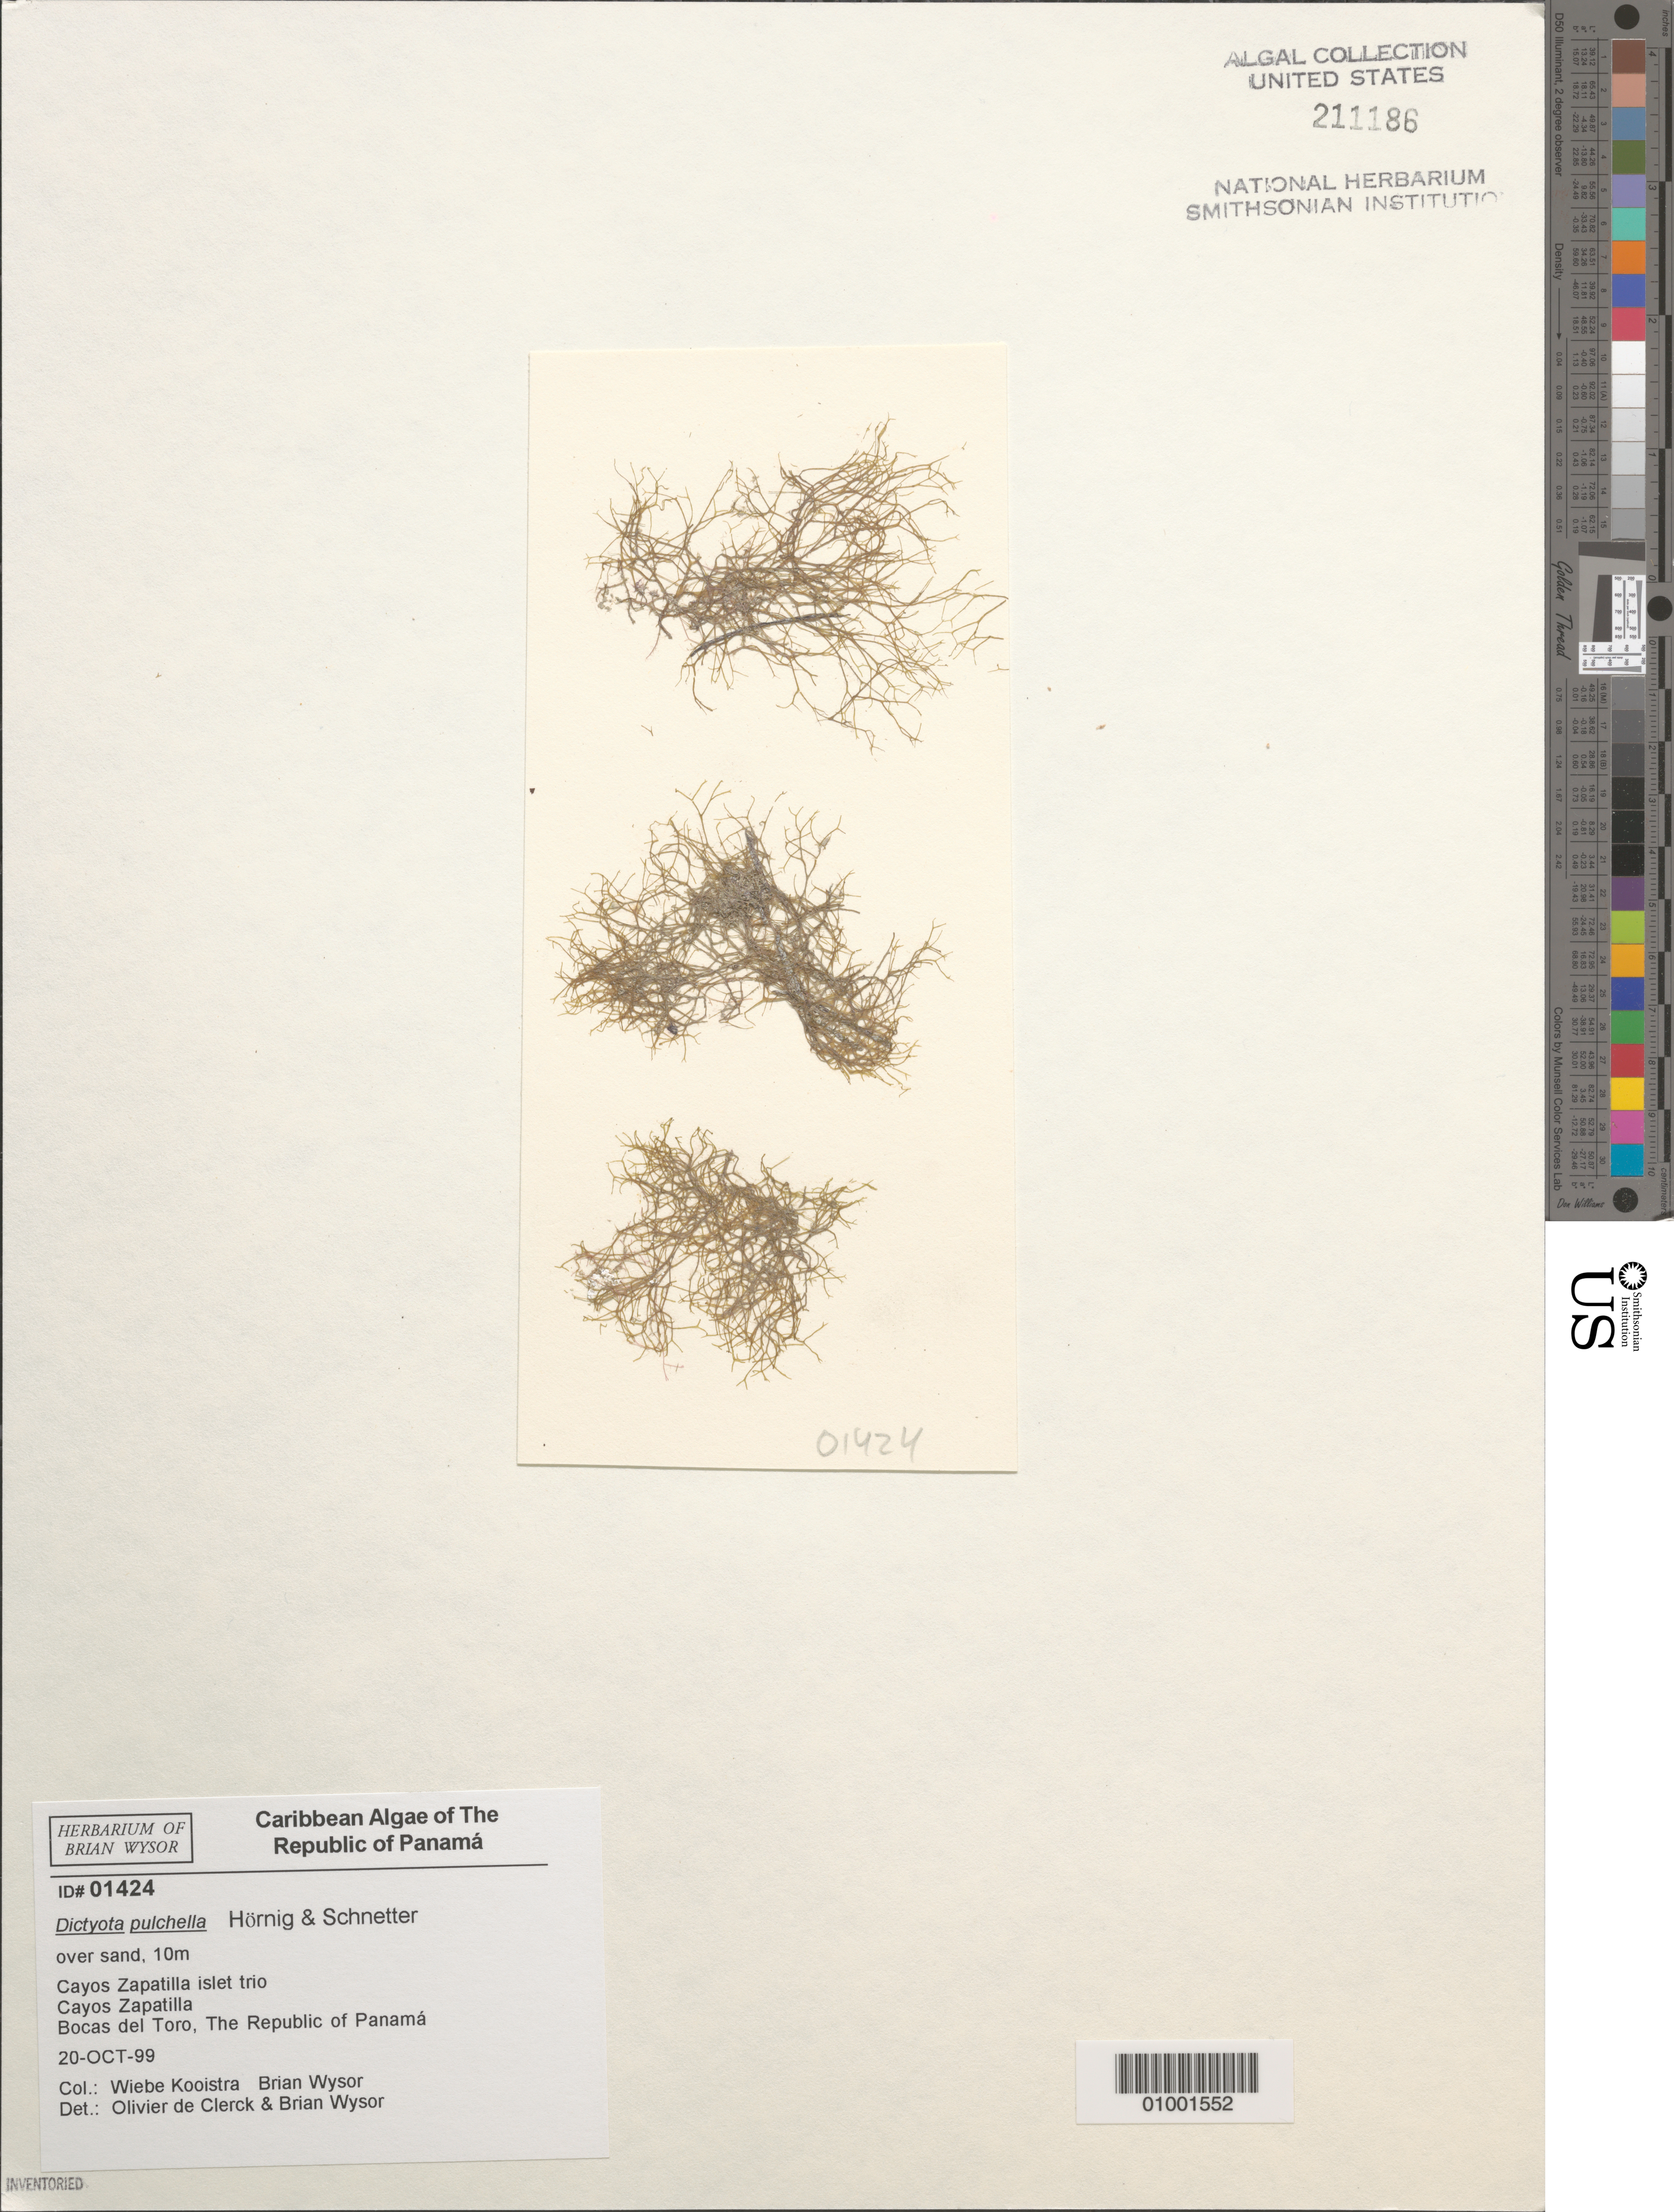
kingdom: Chromista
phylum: Ochrophyta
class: Phaeophyceae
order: Dictyotales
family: Dictyotaceae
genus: Dictyota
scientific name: Dictyota pulchella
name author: I.Hörnig & Schnetter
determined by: de Clerck, O.; Wysor, B.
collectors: B. Wysor & W. Kooistra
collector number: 01434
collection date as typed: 20 Oct 1999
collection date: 1999-10-20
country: Panama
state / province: Bocas del Toro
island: Cayos Zapatilla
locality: Islet trio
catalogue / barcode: US 211186